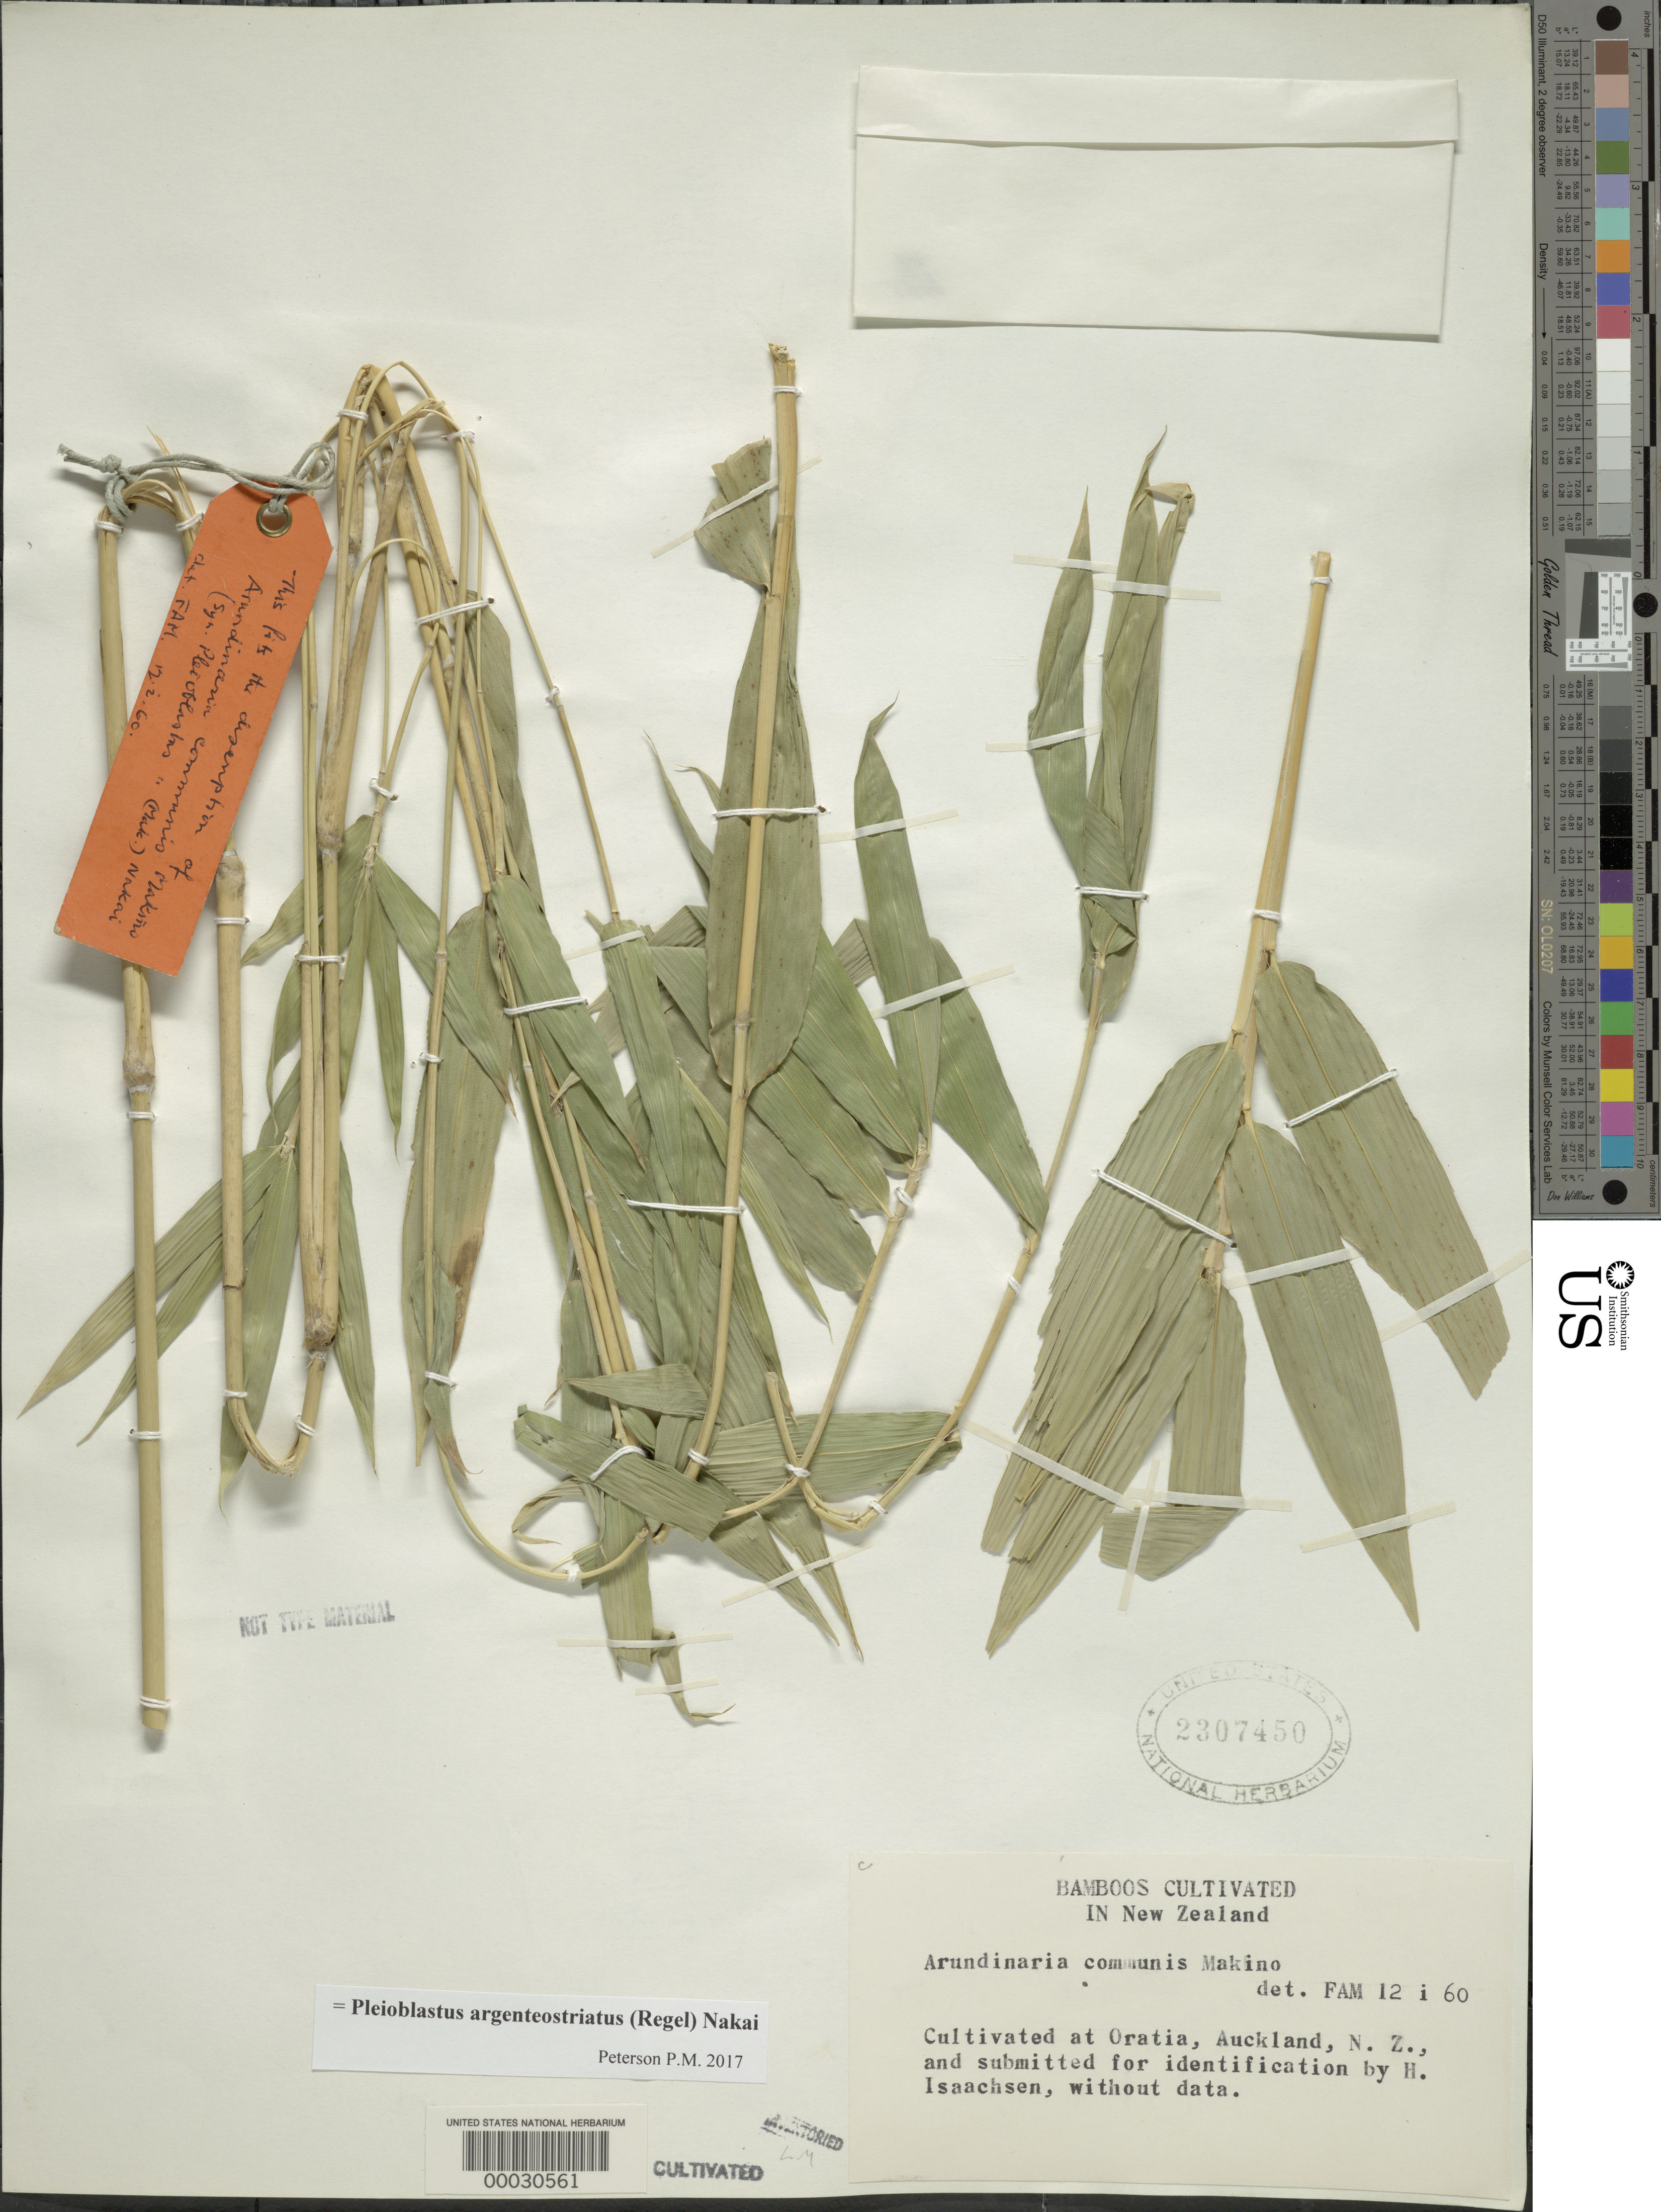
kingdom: Plantae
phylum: Tracheophyta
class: Liliopsida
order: Poales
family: Poaceae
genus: Pleioblastus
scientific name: Pleioblastus argenteostriatus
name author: (Regel) Nakai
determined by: Poaceae Reorganization Project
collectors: H. Isaachsen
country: New Zealand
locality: Ovatia, aukland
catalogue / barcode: US 2307450